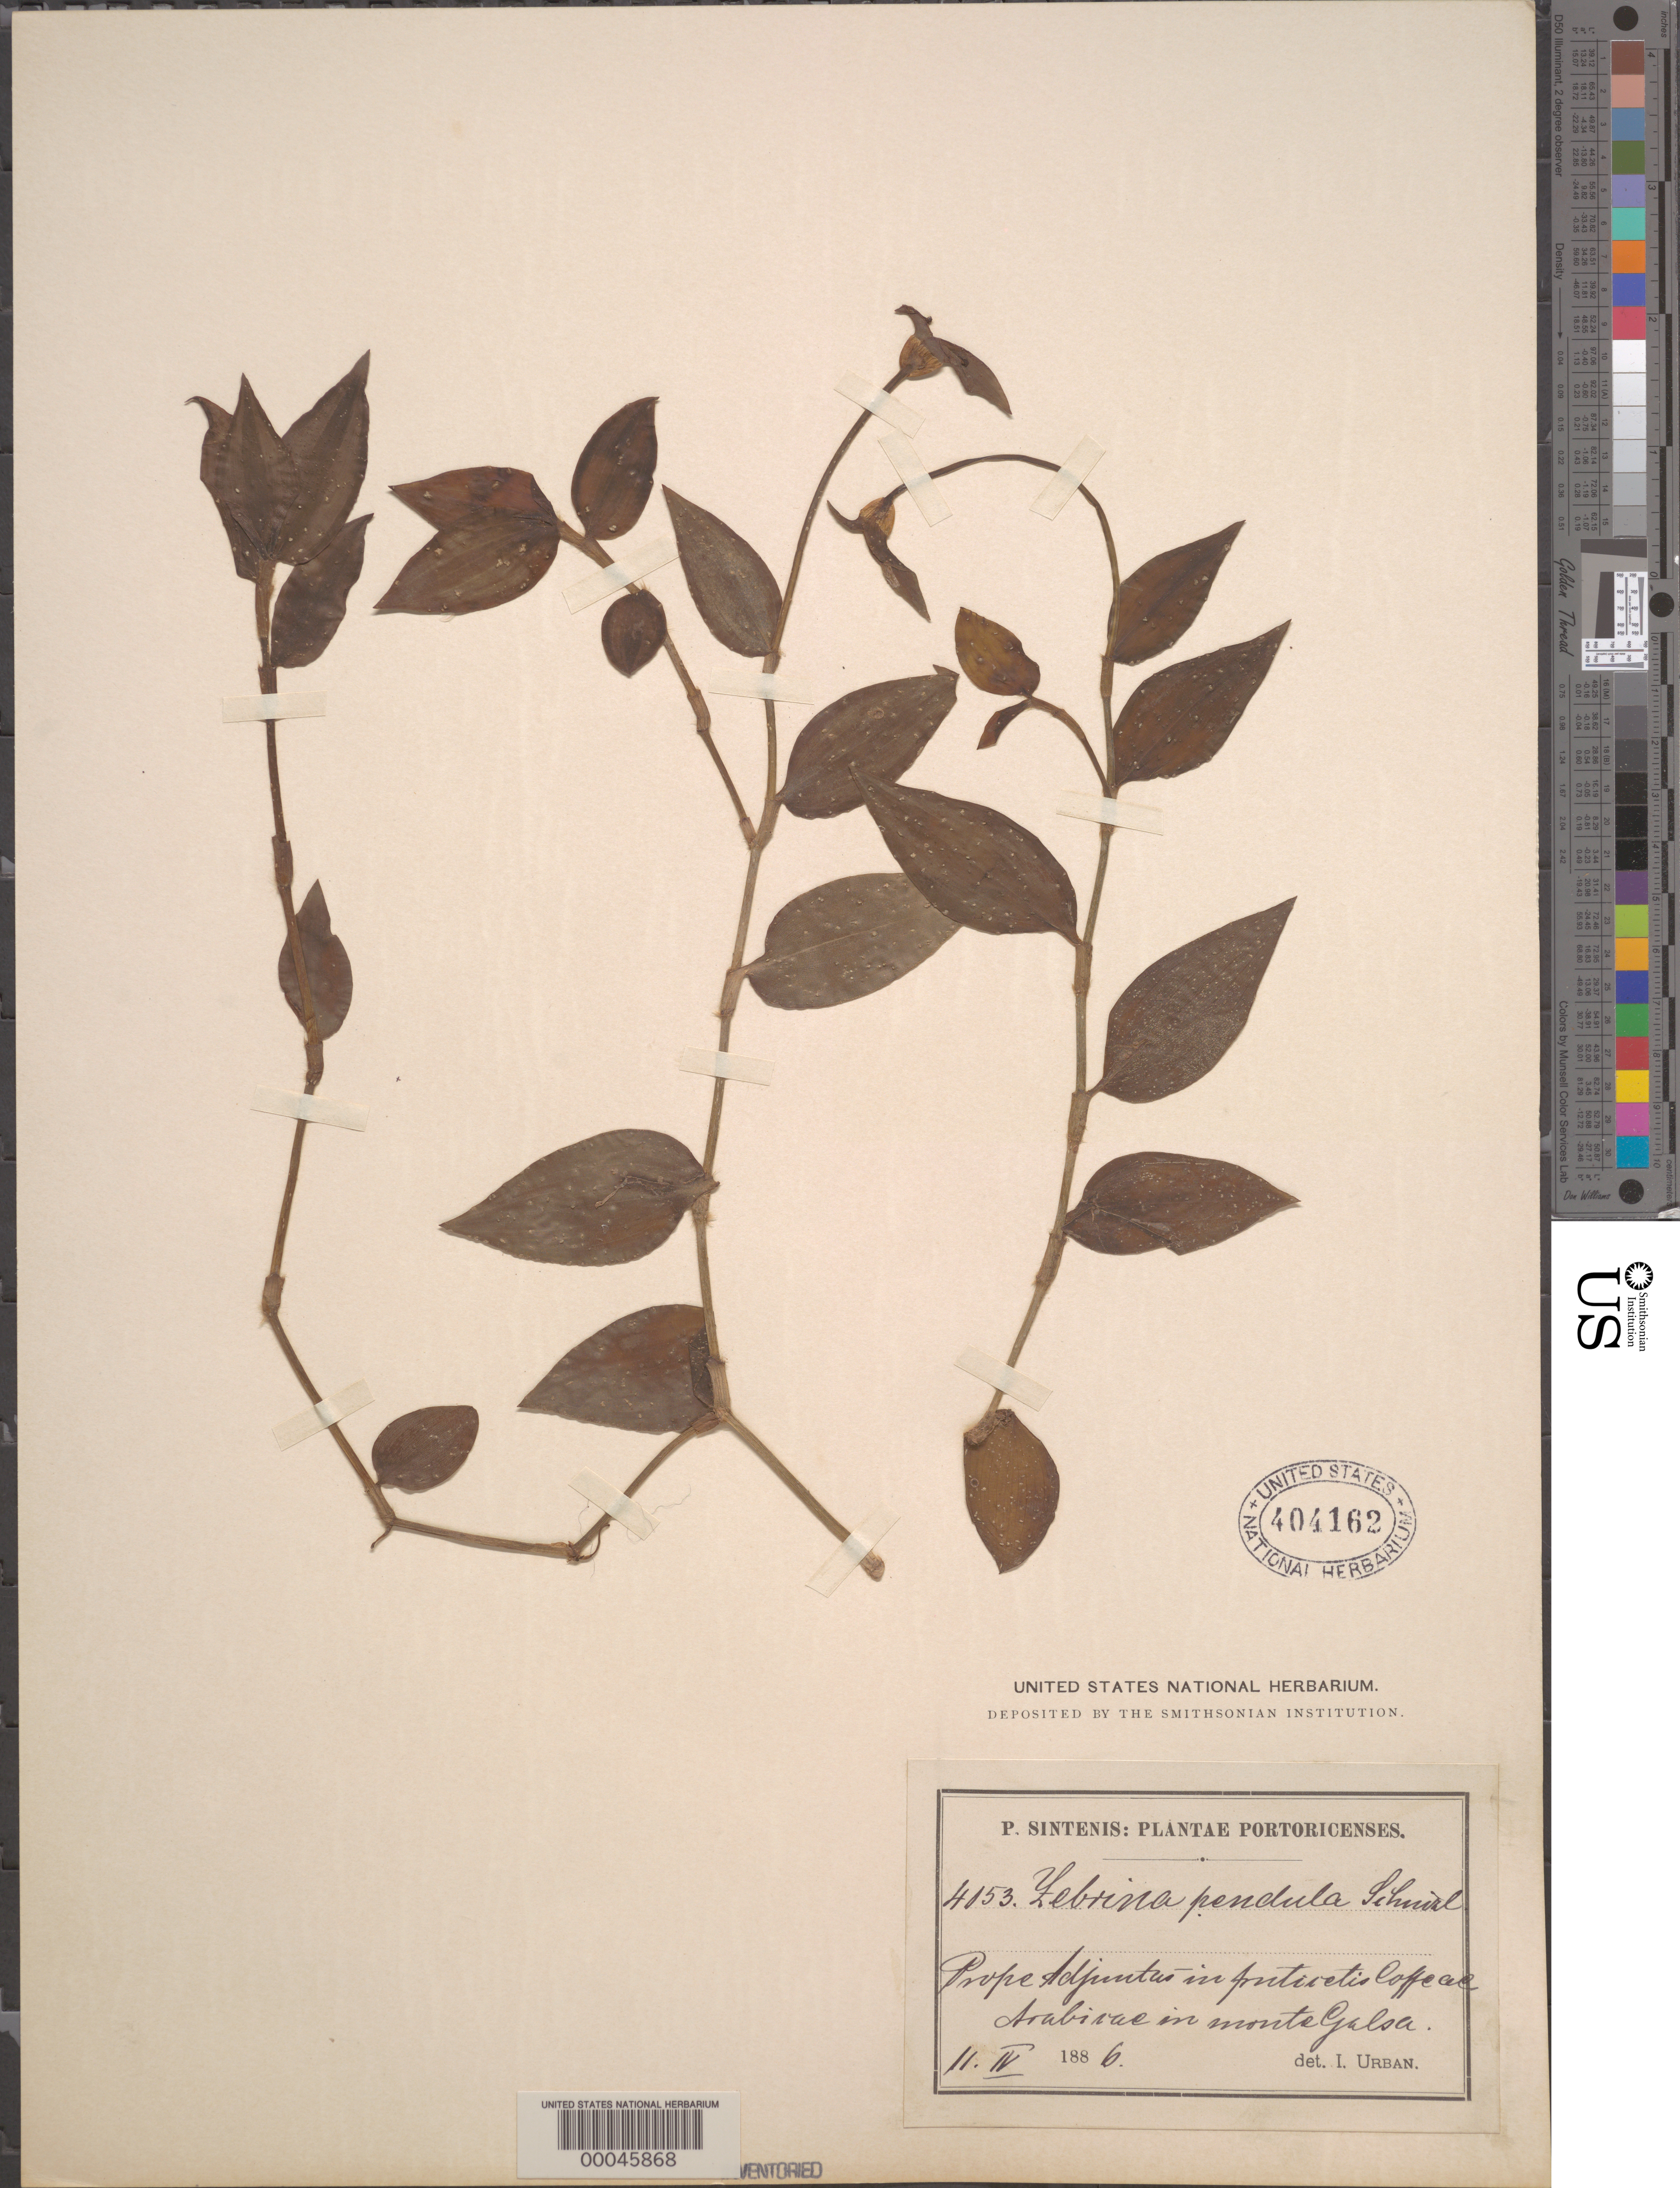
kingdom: Plantae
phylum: Tracheophyta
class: Liliopsida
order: Commelinales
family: Commelinaceae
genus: Tradescantia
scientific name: Tradescantia zebrina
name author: Bosse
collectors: P. Sintenis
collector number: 4153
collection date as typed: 11 Apr 1886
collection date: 1886-04-11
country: Puerto Rico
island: Greater Antilles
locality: Monte galsa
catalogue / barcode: US 404162